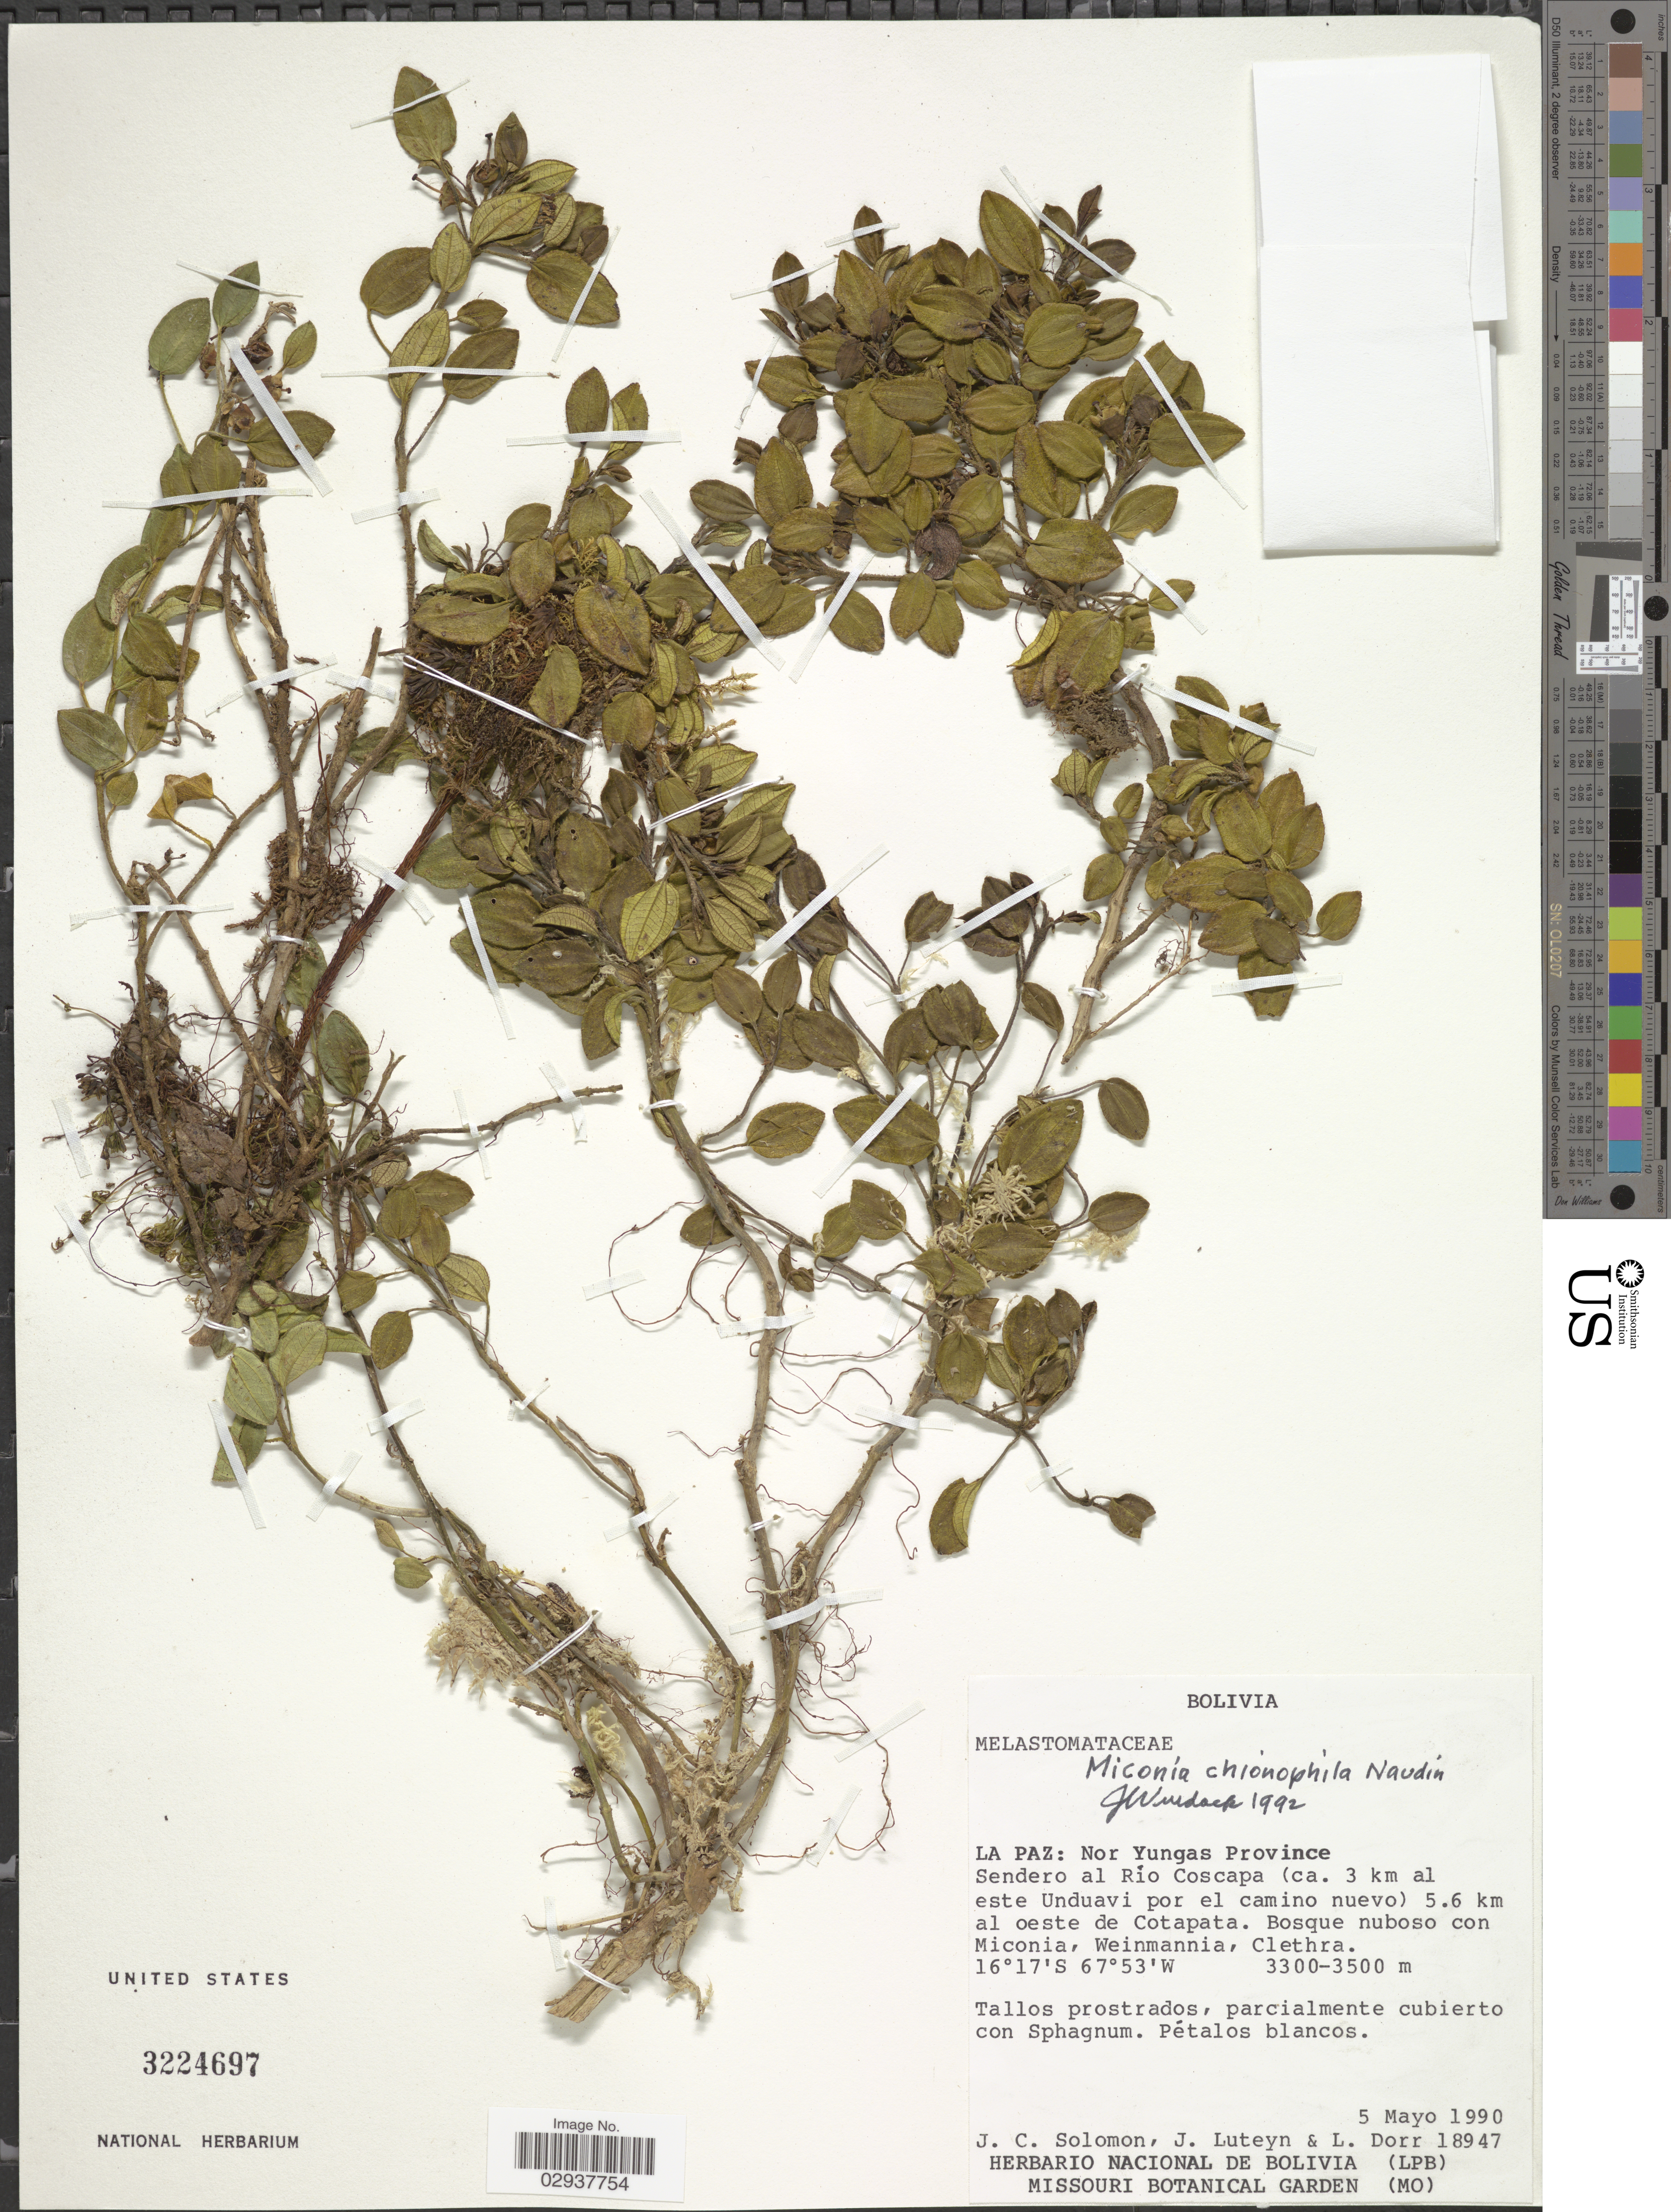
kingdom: Plantae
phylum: Tracheophyta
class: Magnoliopsida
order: Myrtales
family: Melastomataceae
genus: Miconia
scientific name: Miconia chionophila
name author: Naudin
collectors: J. C. Solomon, J. L. Luteyn & L. J. Dorr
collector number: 18947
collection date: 1990-05-05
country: Bolivia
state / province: La Paz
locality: Nor Yungas Province. Sendero al Río Coscapa (ca. 3 km al este Unduavi por el camino nuevo) 5.6 km al oeste de Cotapata.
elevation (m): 3300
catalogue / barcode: US 3224697